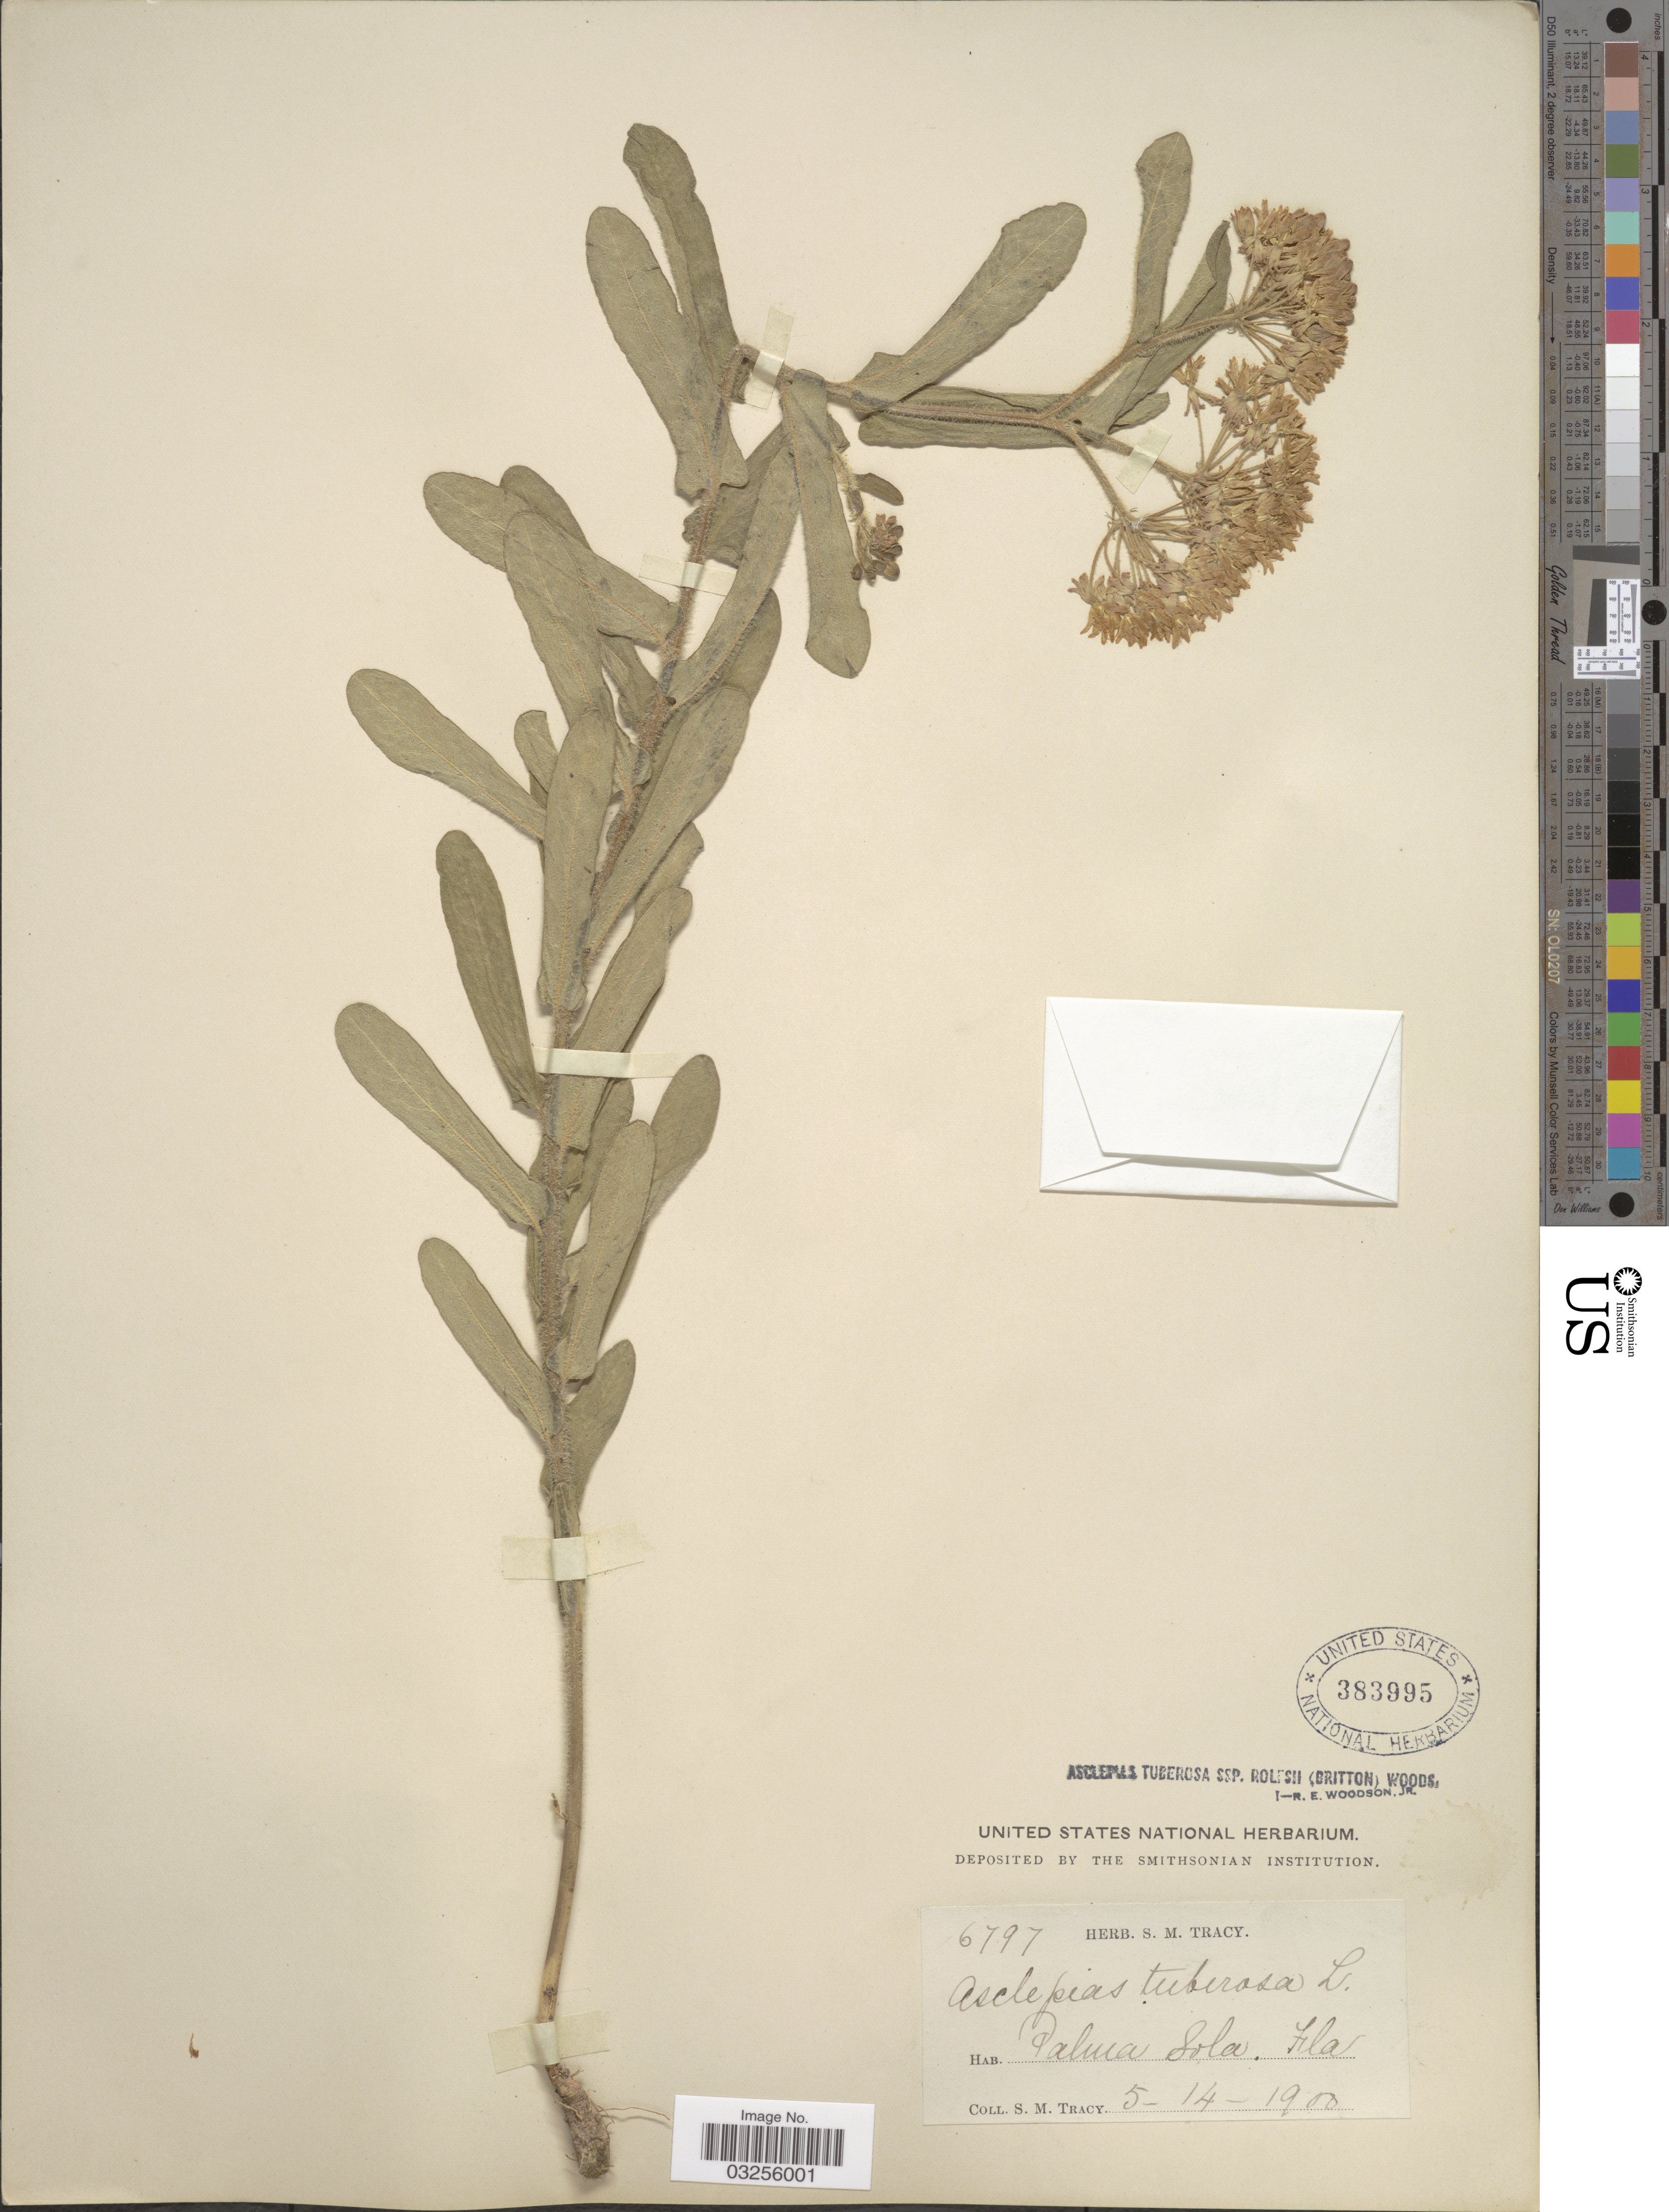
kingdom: Plantae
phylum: Tracheophyta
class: Magnoliopsida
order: Gentianales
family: Apocynaceae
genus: Asclepias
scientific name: Asclepias tuberosa var. rolfsii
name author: ( ex Vail) Shinners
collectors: S. M. Tracy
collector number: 6797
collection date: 1900-05-14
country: United States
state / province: Florida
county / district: Manatee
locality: Palma Sola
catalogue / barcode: US 383995